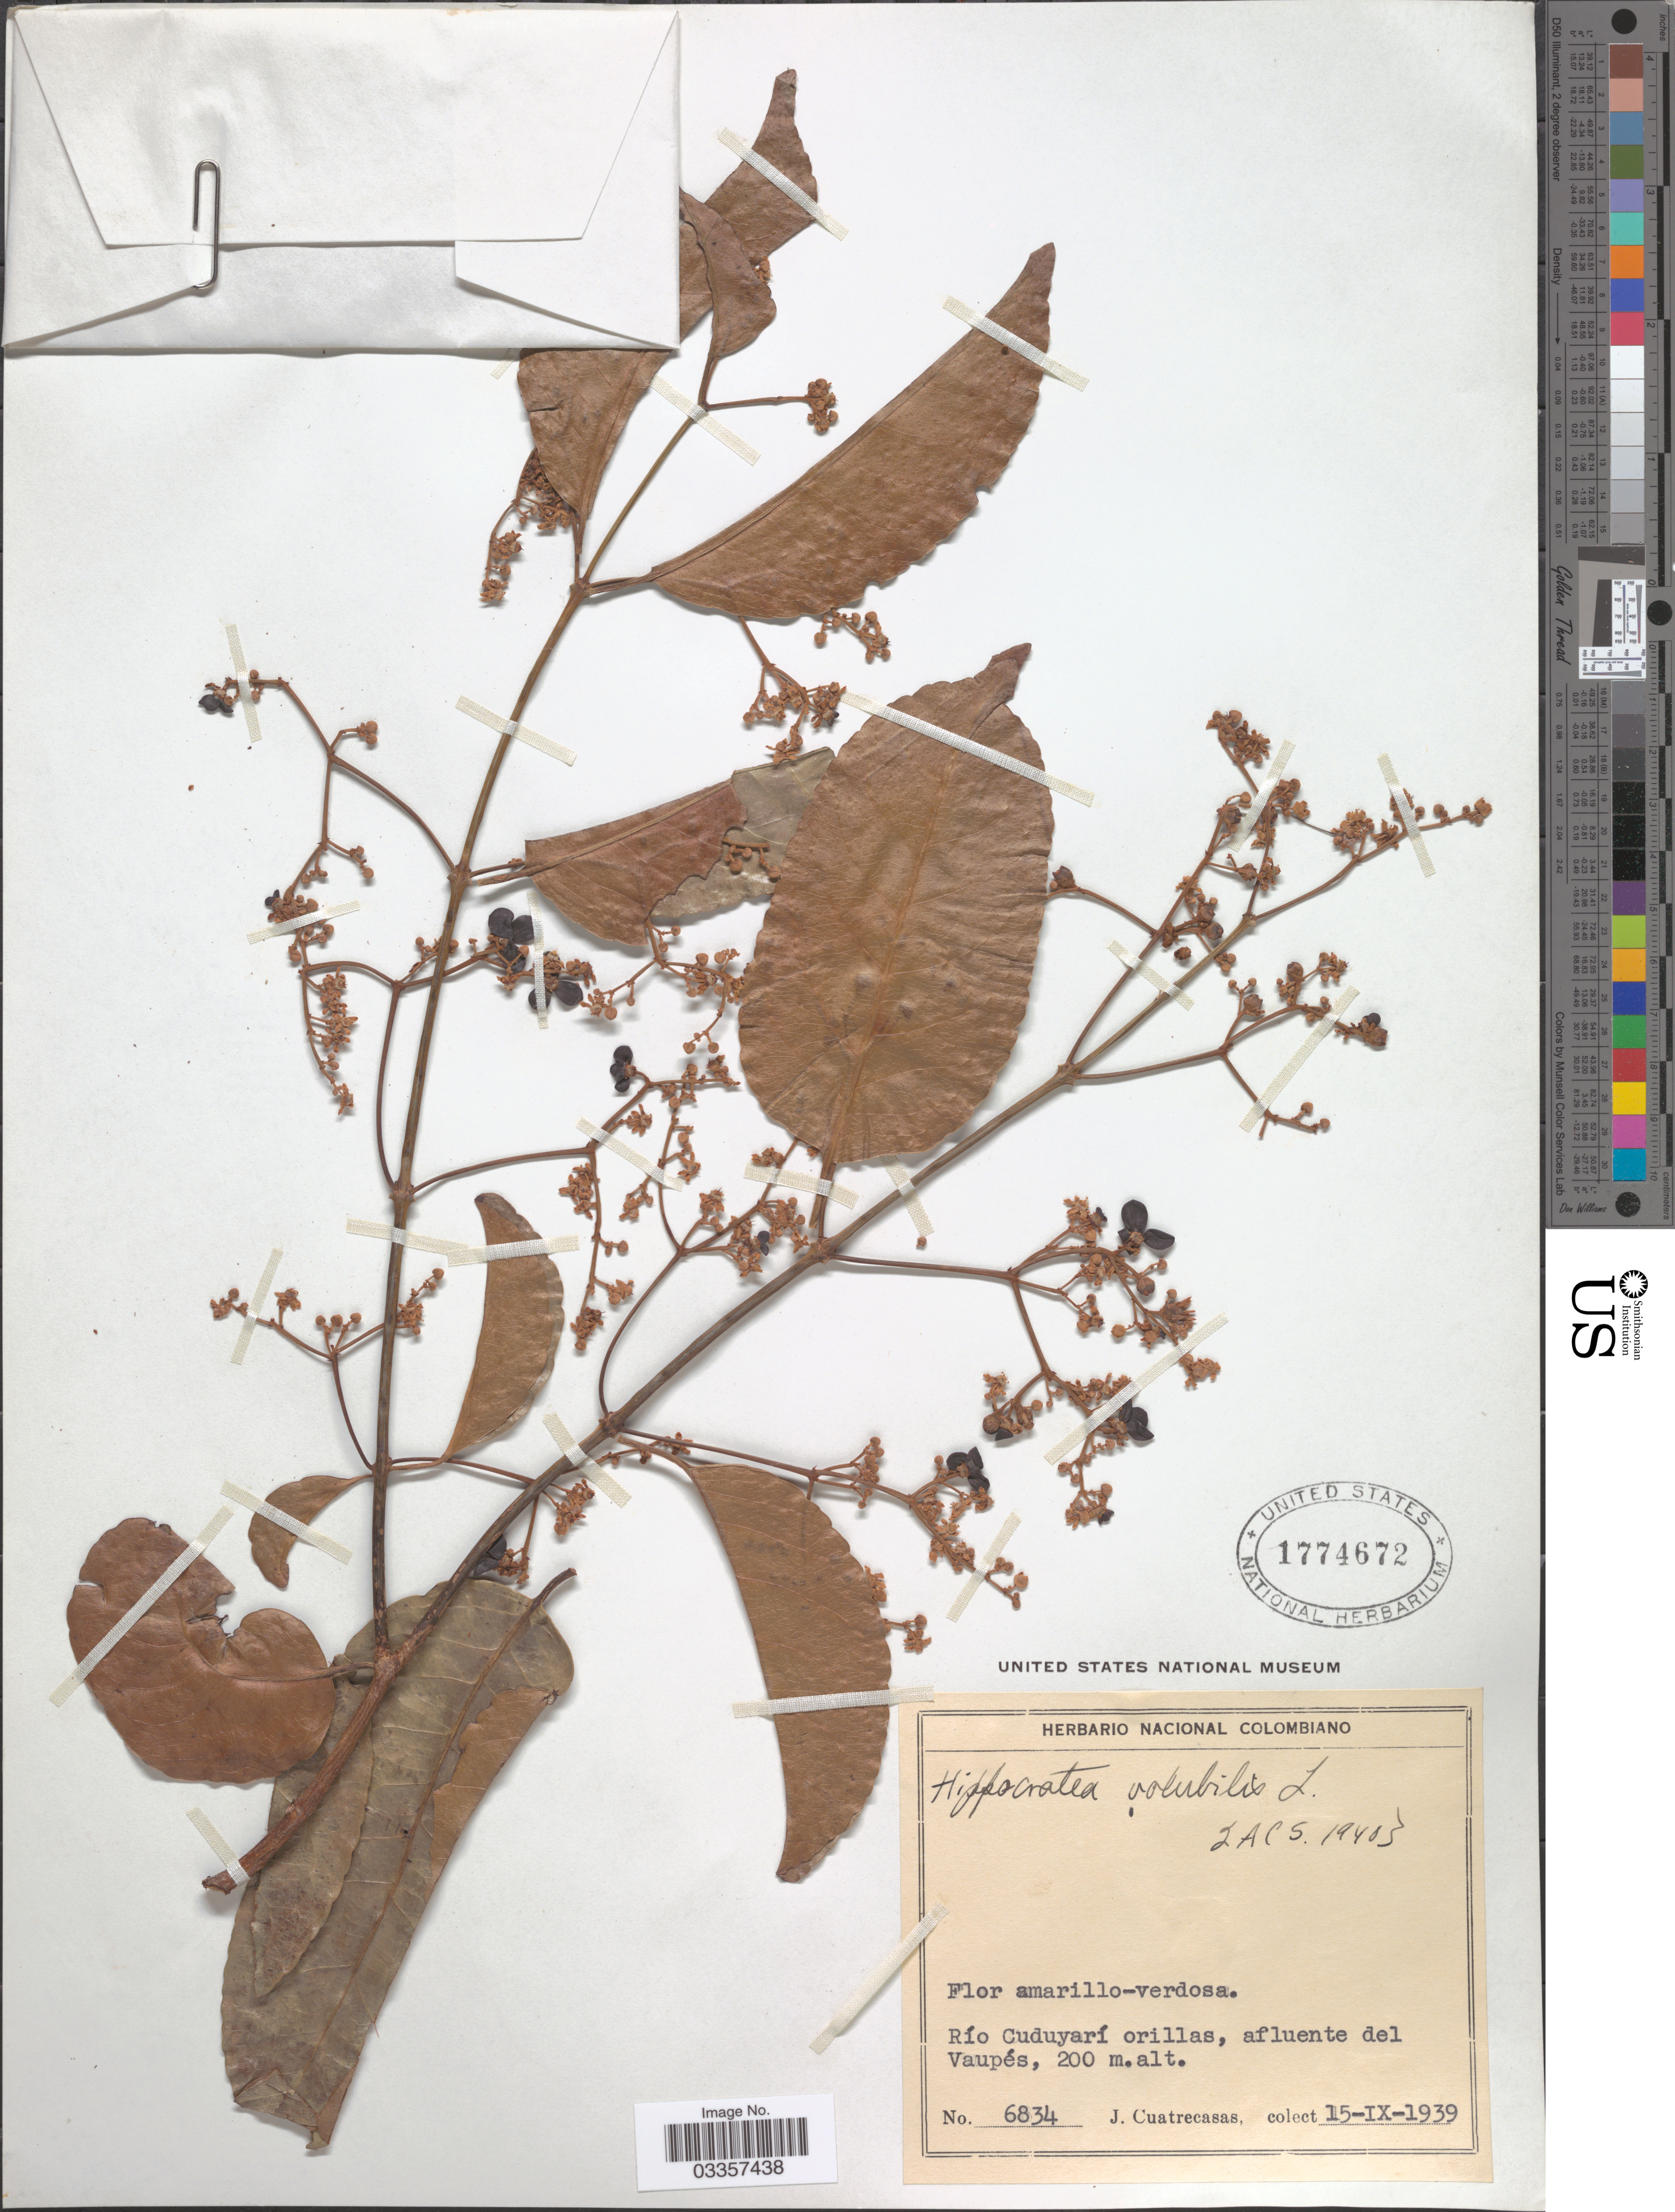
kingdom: Plantae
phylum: Tracheophyta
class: Magnoliopsida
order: Celastrales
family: Celastraceae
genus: Hippocratea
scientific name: Hippocratea volubilis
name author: L.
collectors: J. Cuatrecasas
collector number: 6834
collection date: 1939-09-15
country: Colombia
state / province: Vaupés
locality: Río Cuduyarí orillas, afluente del Vaupés.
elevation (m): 200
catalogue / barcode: US 1774672